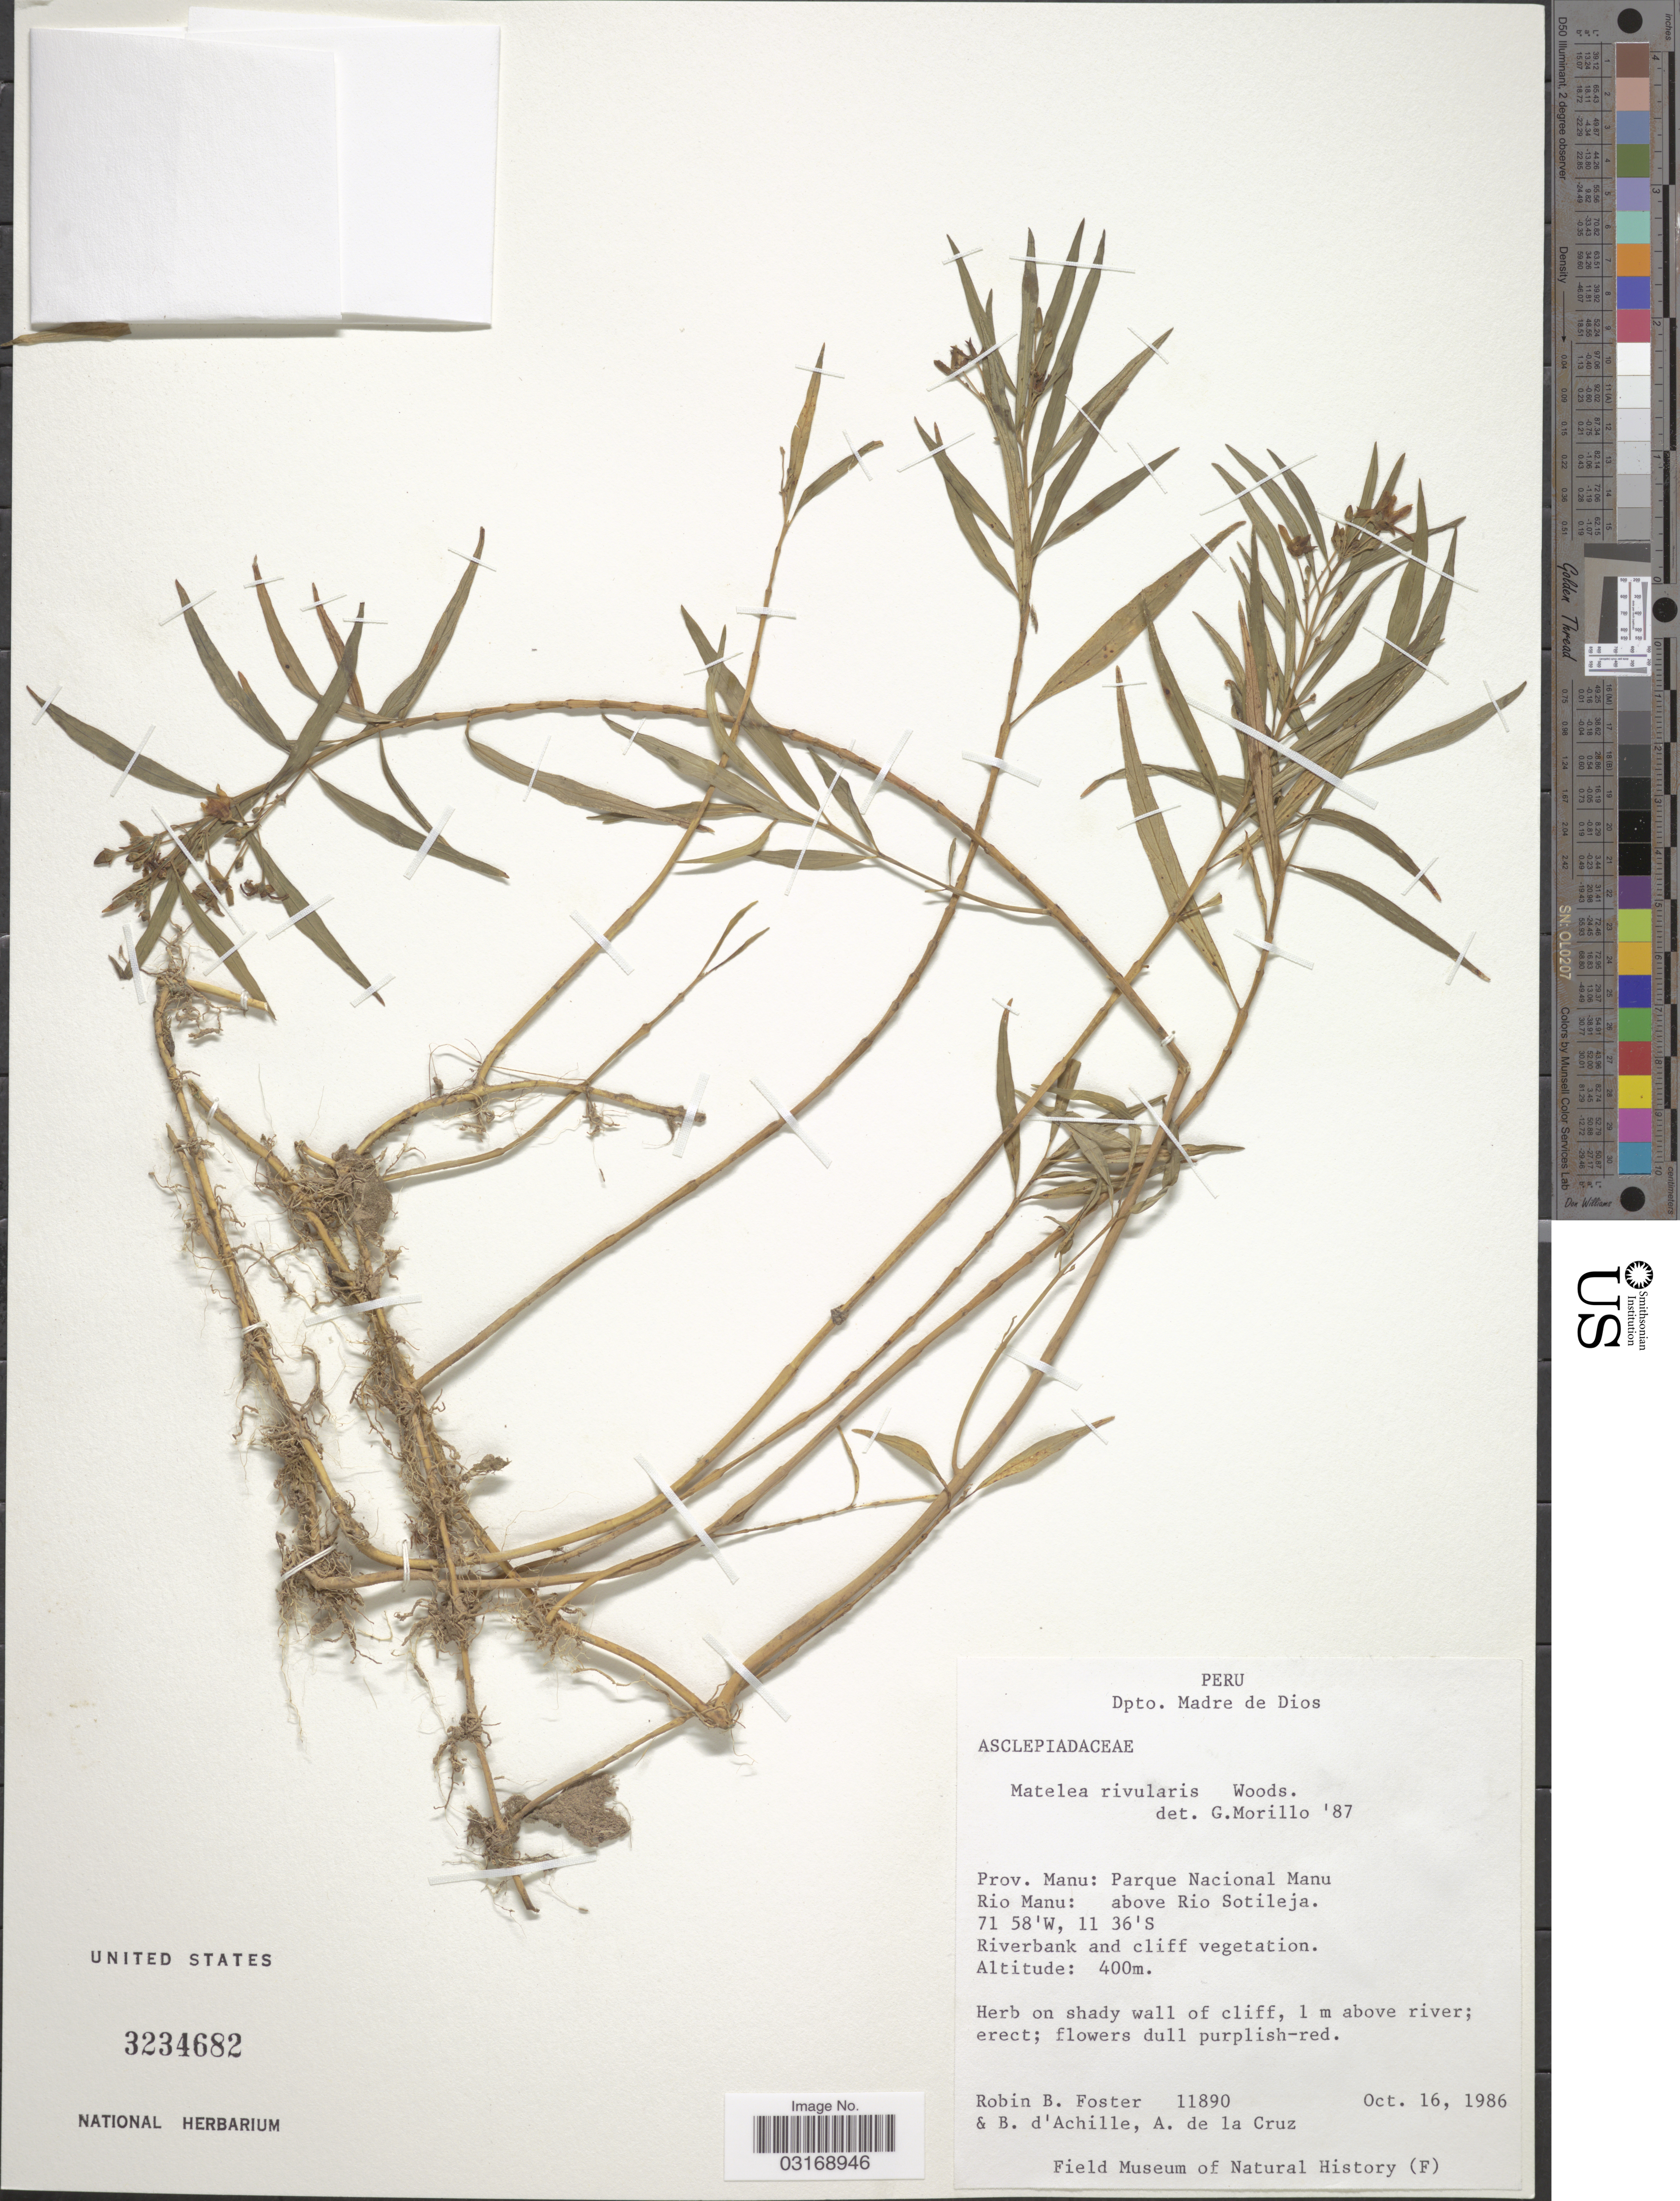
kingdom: Plantae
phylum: Tracheophyta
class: Magnoliopsida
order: Gentianales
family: Apocynaceae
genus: Matelea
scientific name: Matelea rivularis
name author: Woodson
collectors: R. B. Foster, B. d'Achille & A. de la Cruz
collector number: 11890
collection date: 1986-10-16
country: Peru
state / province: Madre de Dios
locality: Dpto. Madre de Dios. Prov. Manu: Parque Nacional Manu. Rio Manu: above Rio Sotileja.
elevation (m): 400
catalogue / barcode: US 3234682